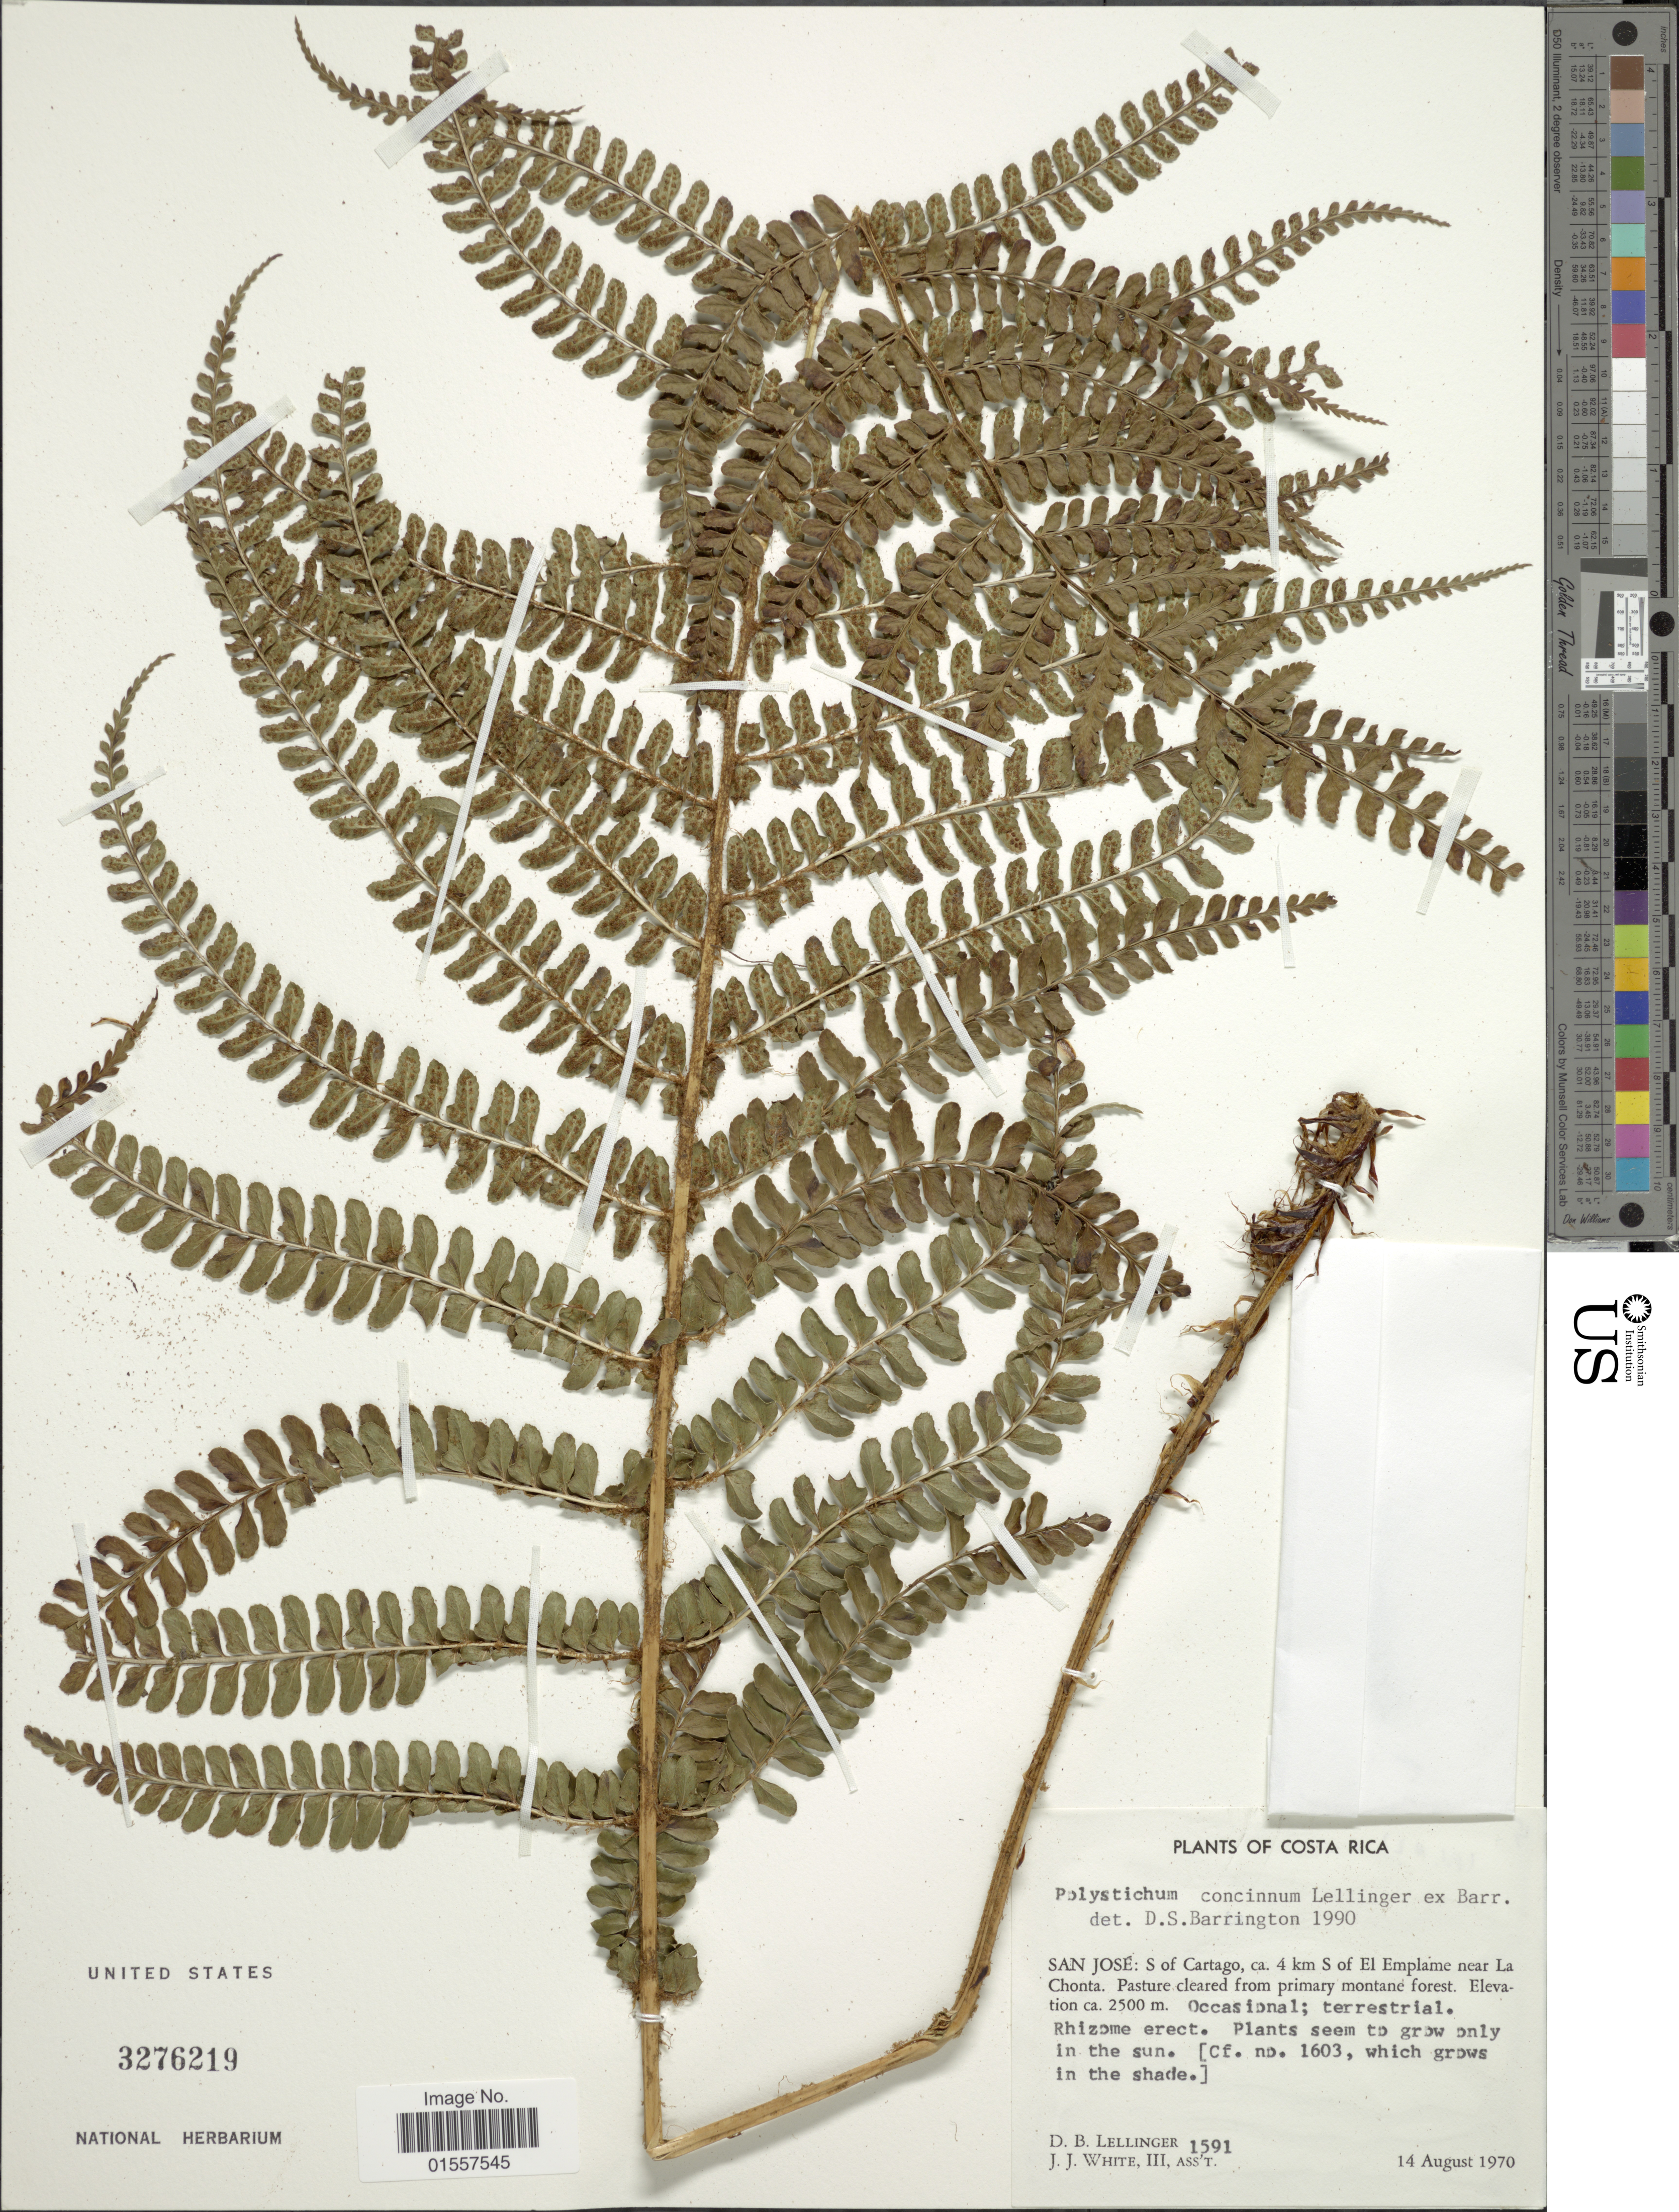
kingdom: Plantae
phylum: Tracheophyta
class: Polypodiopsida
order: Polypodiales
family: Dryopteridaceae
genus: Polystichum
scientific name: Polystichum concinnum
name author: Lellinger ex Barrington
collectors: D. B. Lellinger & J. J. White III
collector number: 1591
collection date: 1970-08-14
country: Costa Rica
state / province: San José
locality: San Jose: S of Cartago, ca. 4 km S of El Empalme near La Chonta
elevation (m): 2500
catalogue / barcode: US 3276219